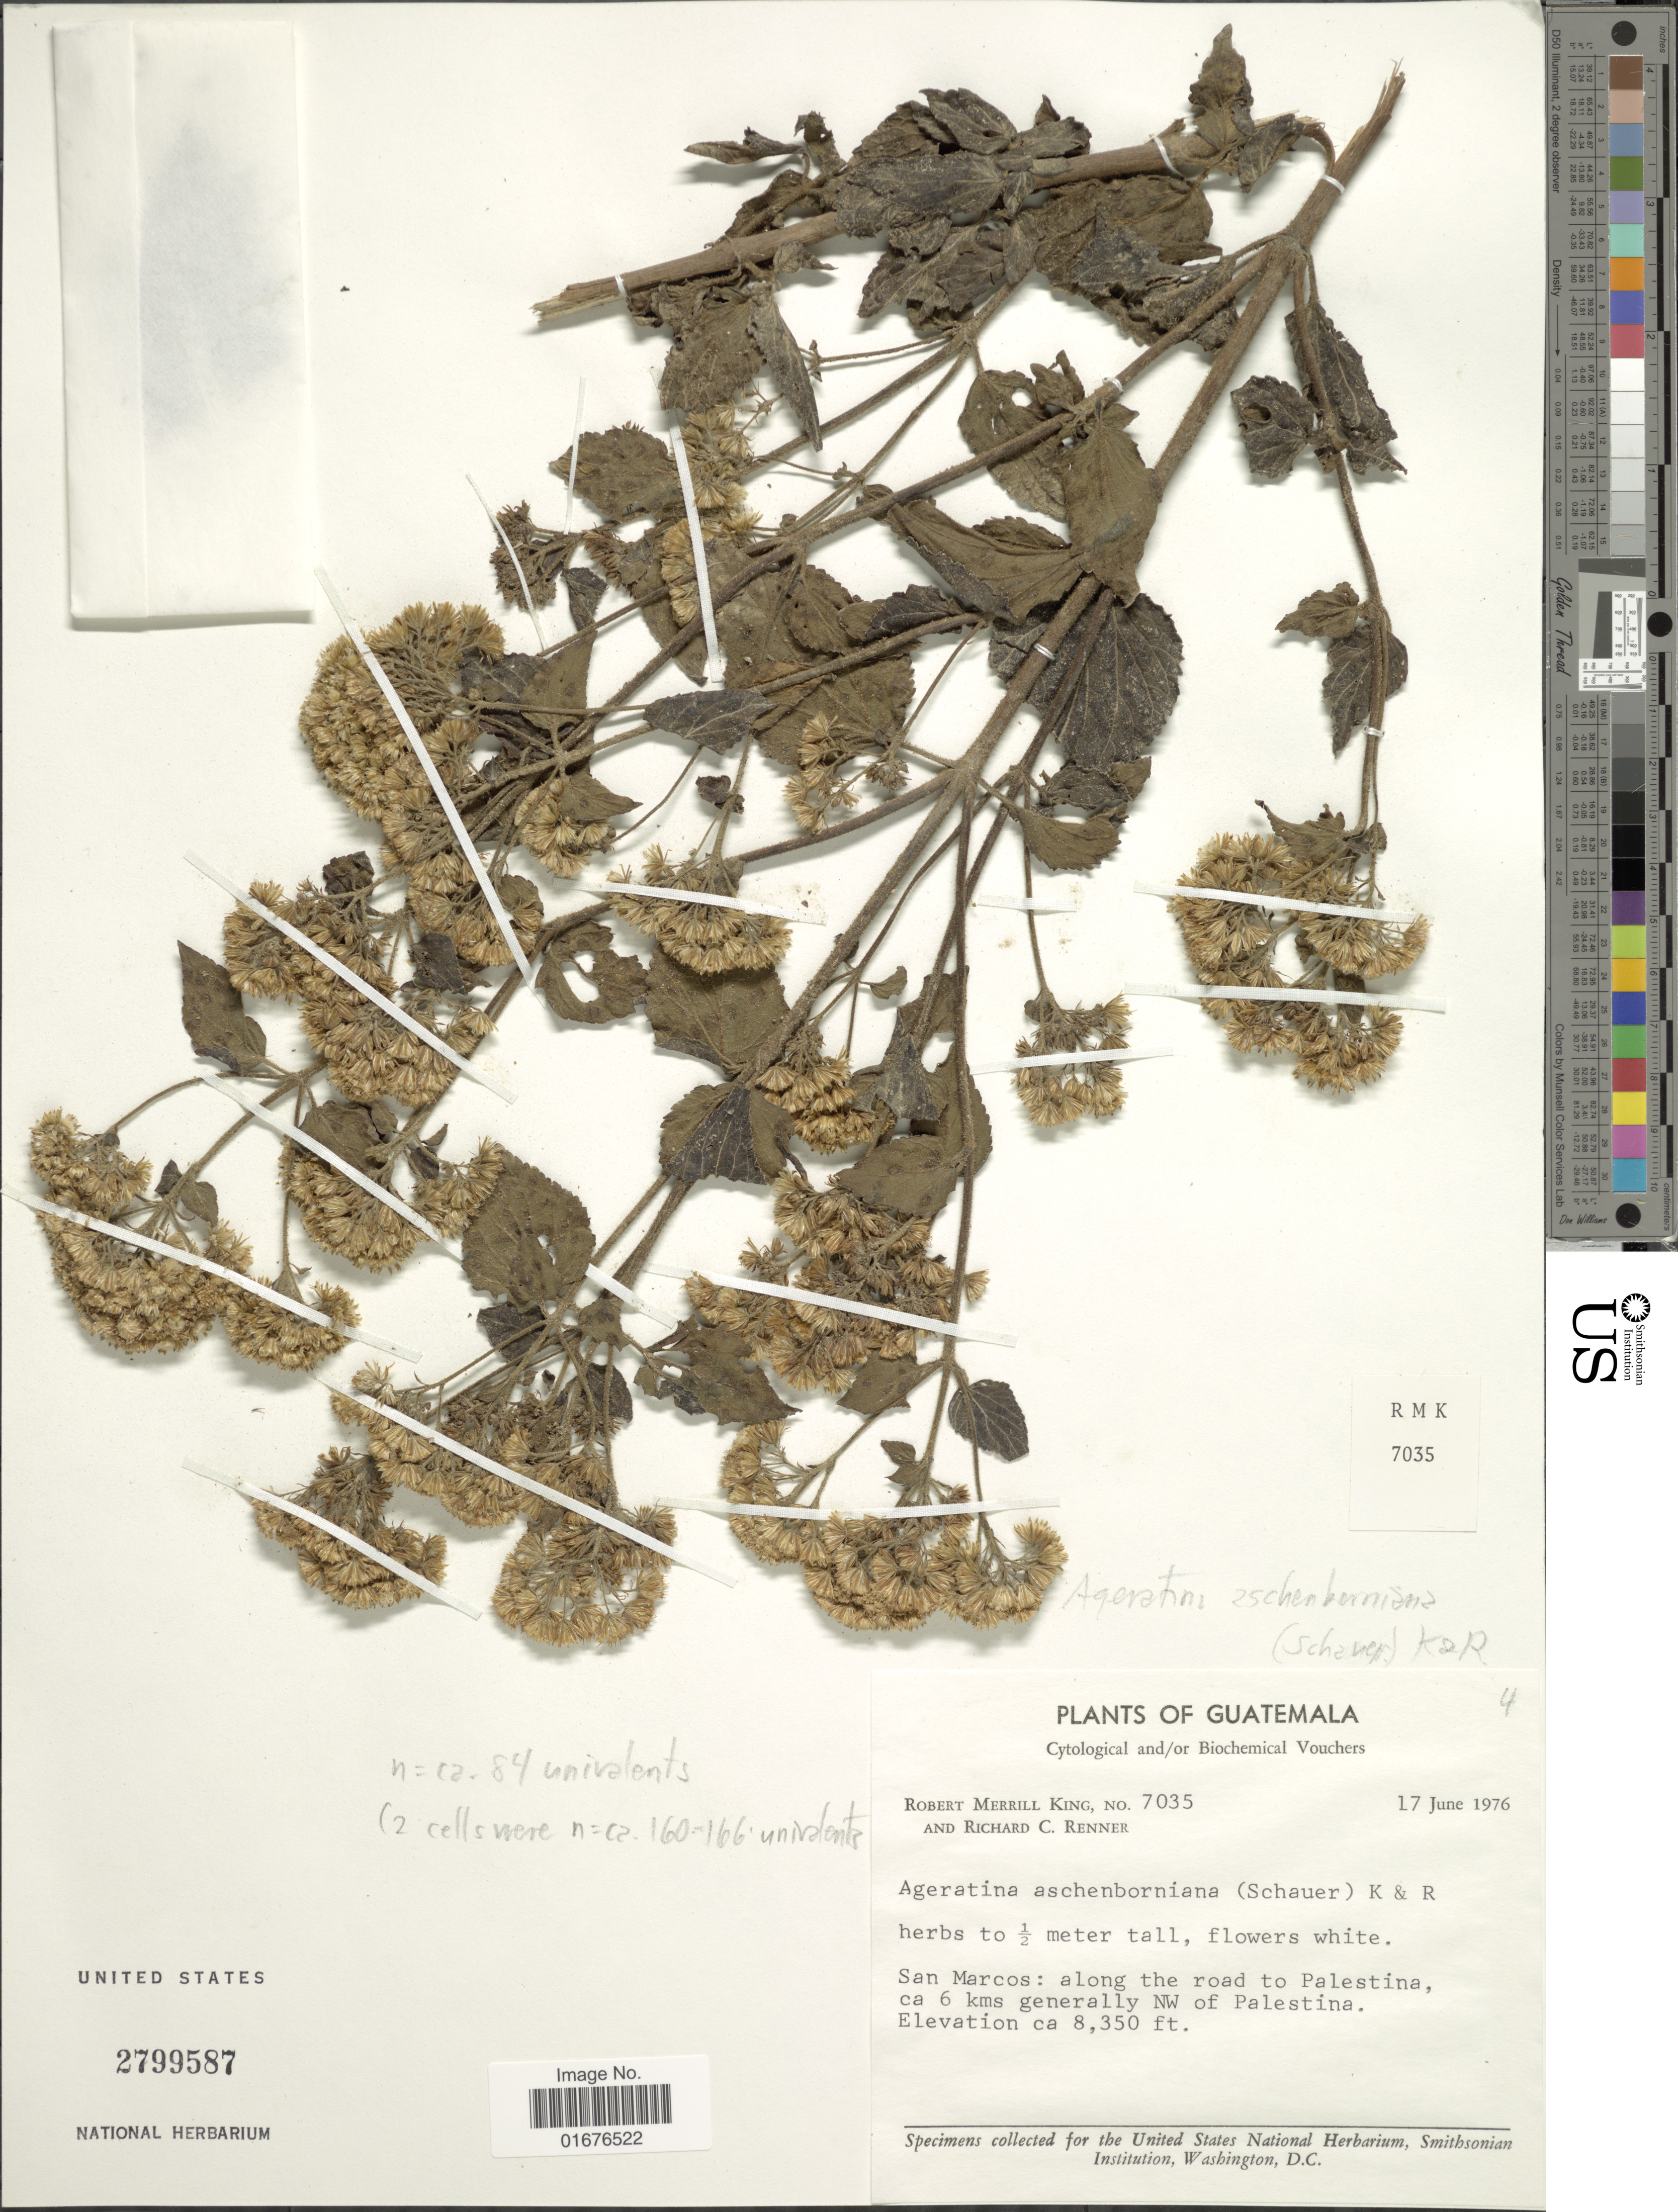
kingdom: Plantae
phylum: Tracheophyta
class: Magnoliopsida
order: Asterales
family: Asteraceae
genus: Ageratina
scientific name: Ageratina pichinchensis var. bustamenta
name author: (DC.) R.M. King & H. Rob.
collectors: R. M. King & R. C. Renner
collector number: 7035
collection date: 1976-06-17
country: Guatemala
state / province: San Marcos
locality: Along the road to Palestina, ca 6 kms generally NW of Palestina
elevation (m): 2545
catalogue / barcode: US 2799587